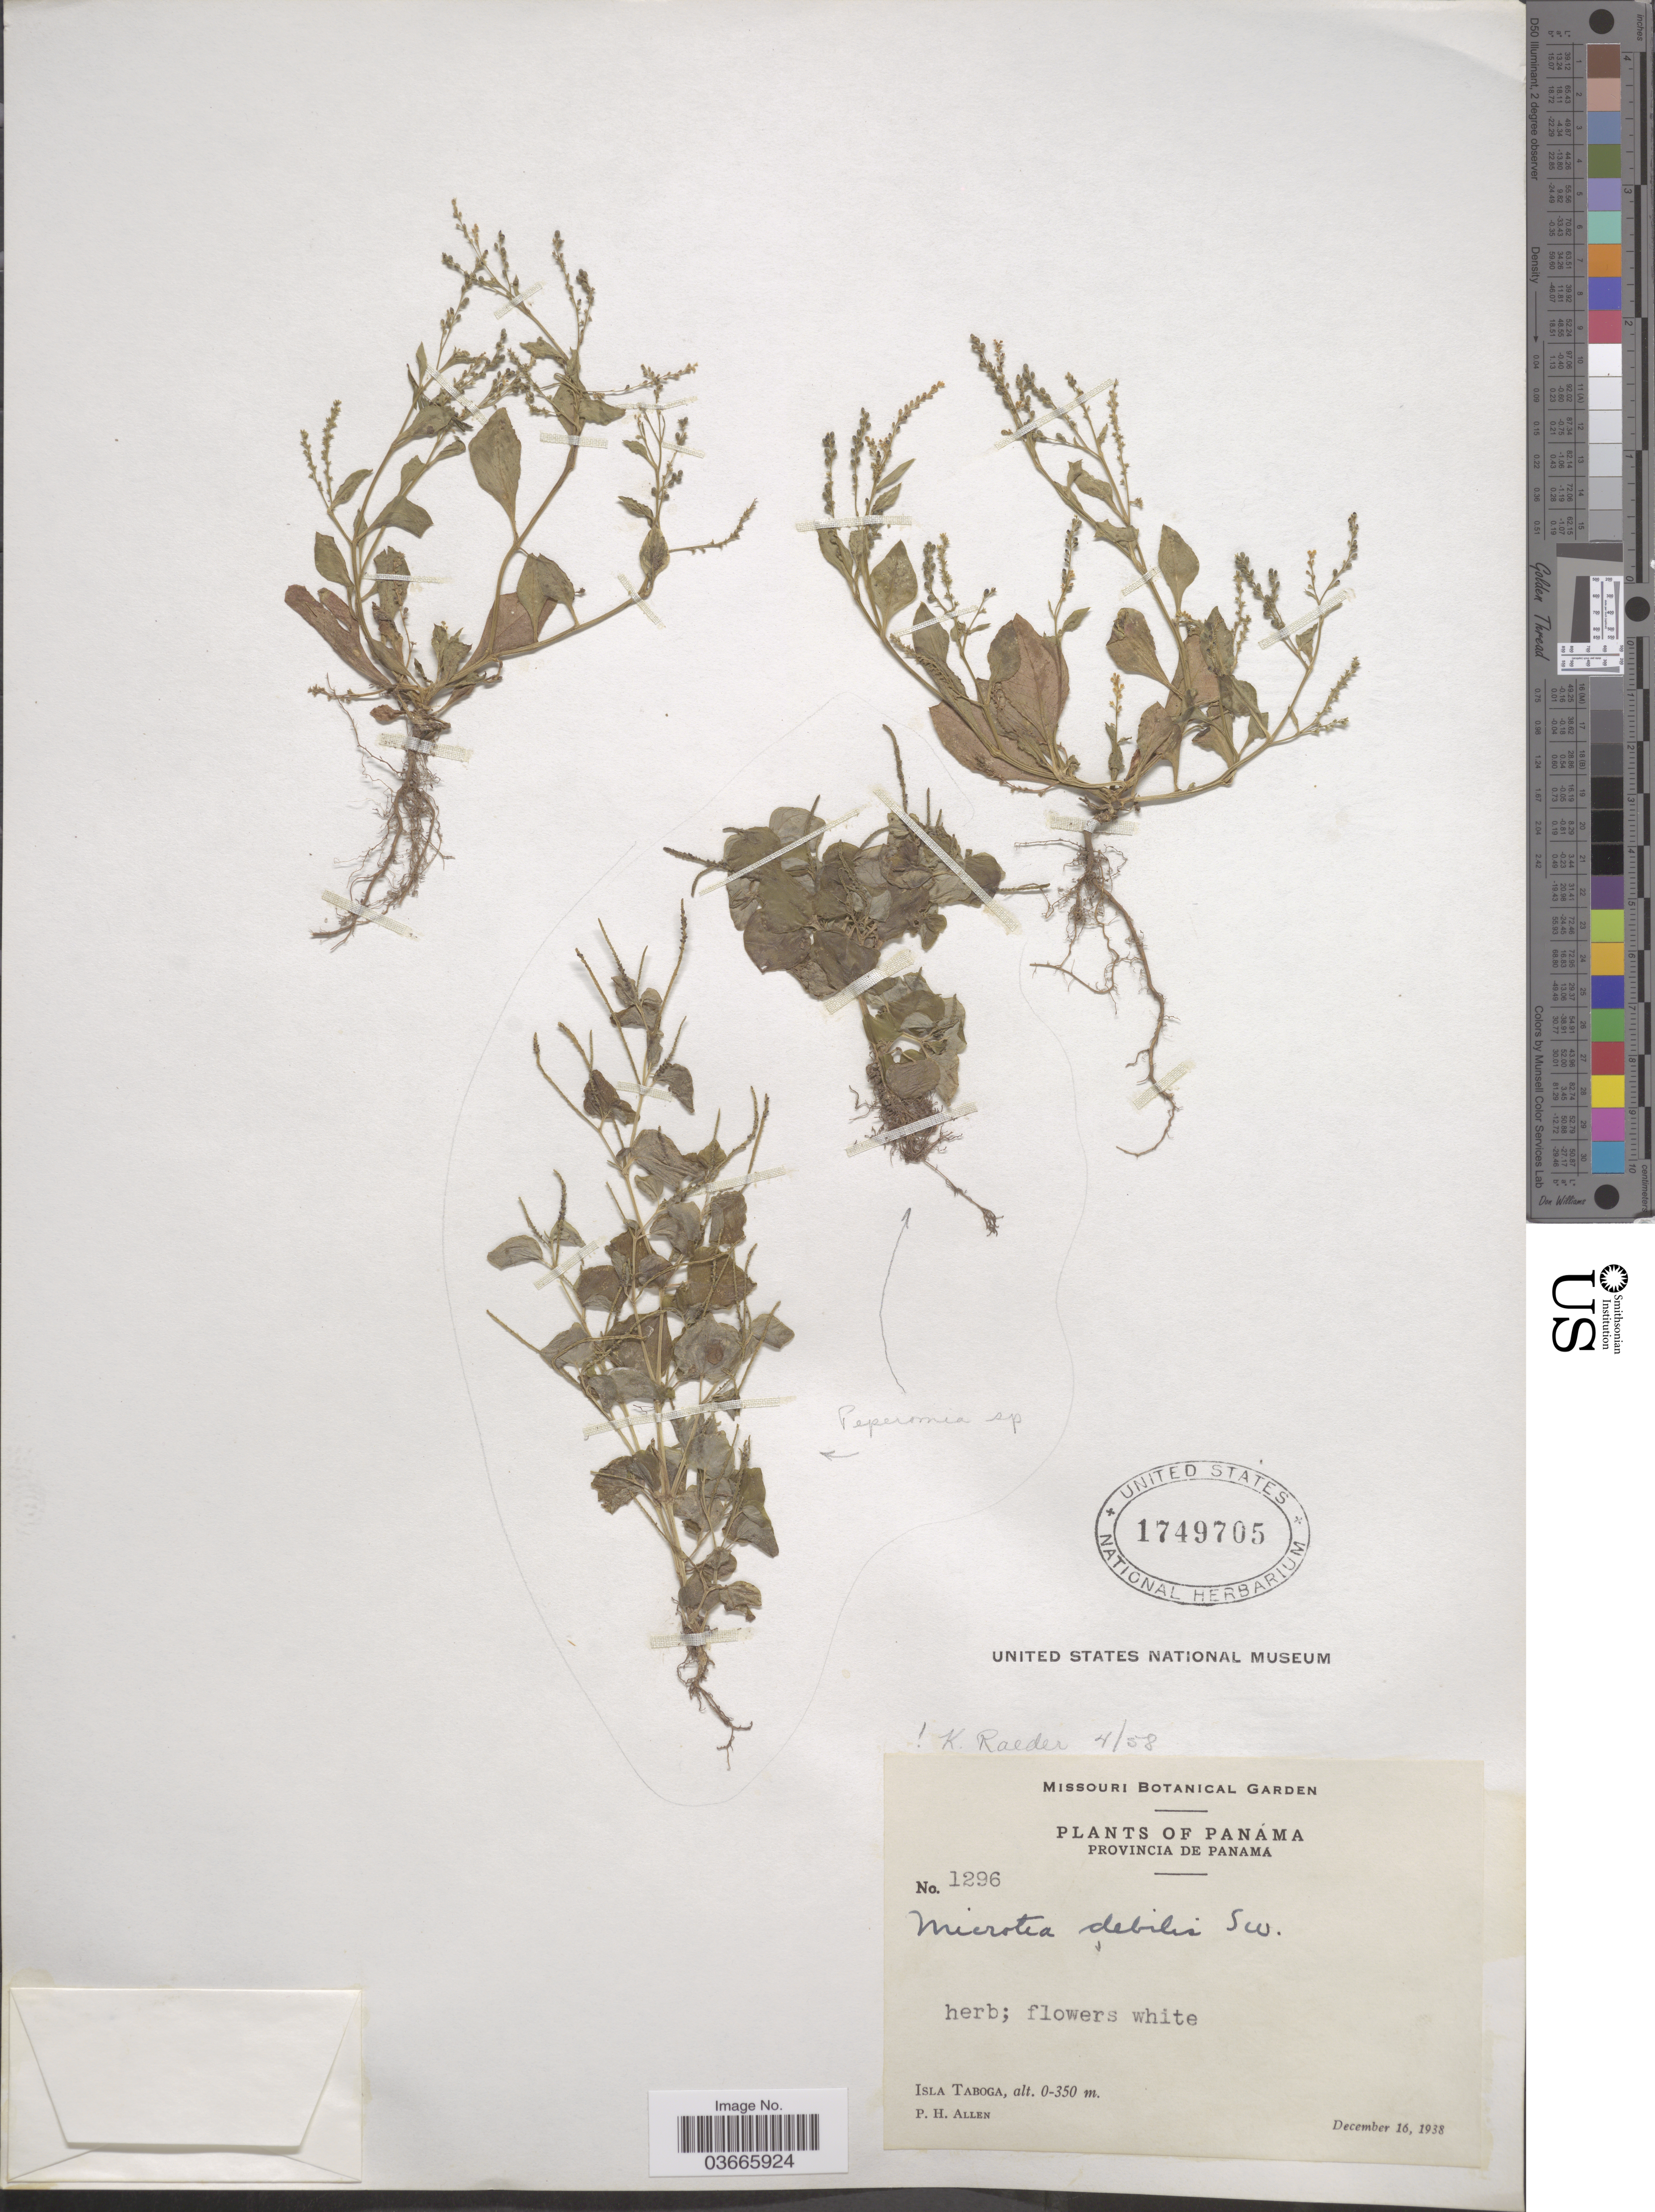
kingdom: Plantae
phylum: Tracheophyta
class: Magnoliopsida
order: Caryophyllales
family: Microteaceae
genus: Microtea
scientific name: Microtea debilis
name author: Sw.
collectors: P. H. Allen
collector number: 1296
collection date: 1938-12-16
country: Panama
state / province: Panamá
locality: Isla Taboga.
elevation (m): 0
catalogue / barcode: US 1749705